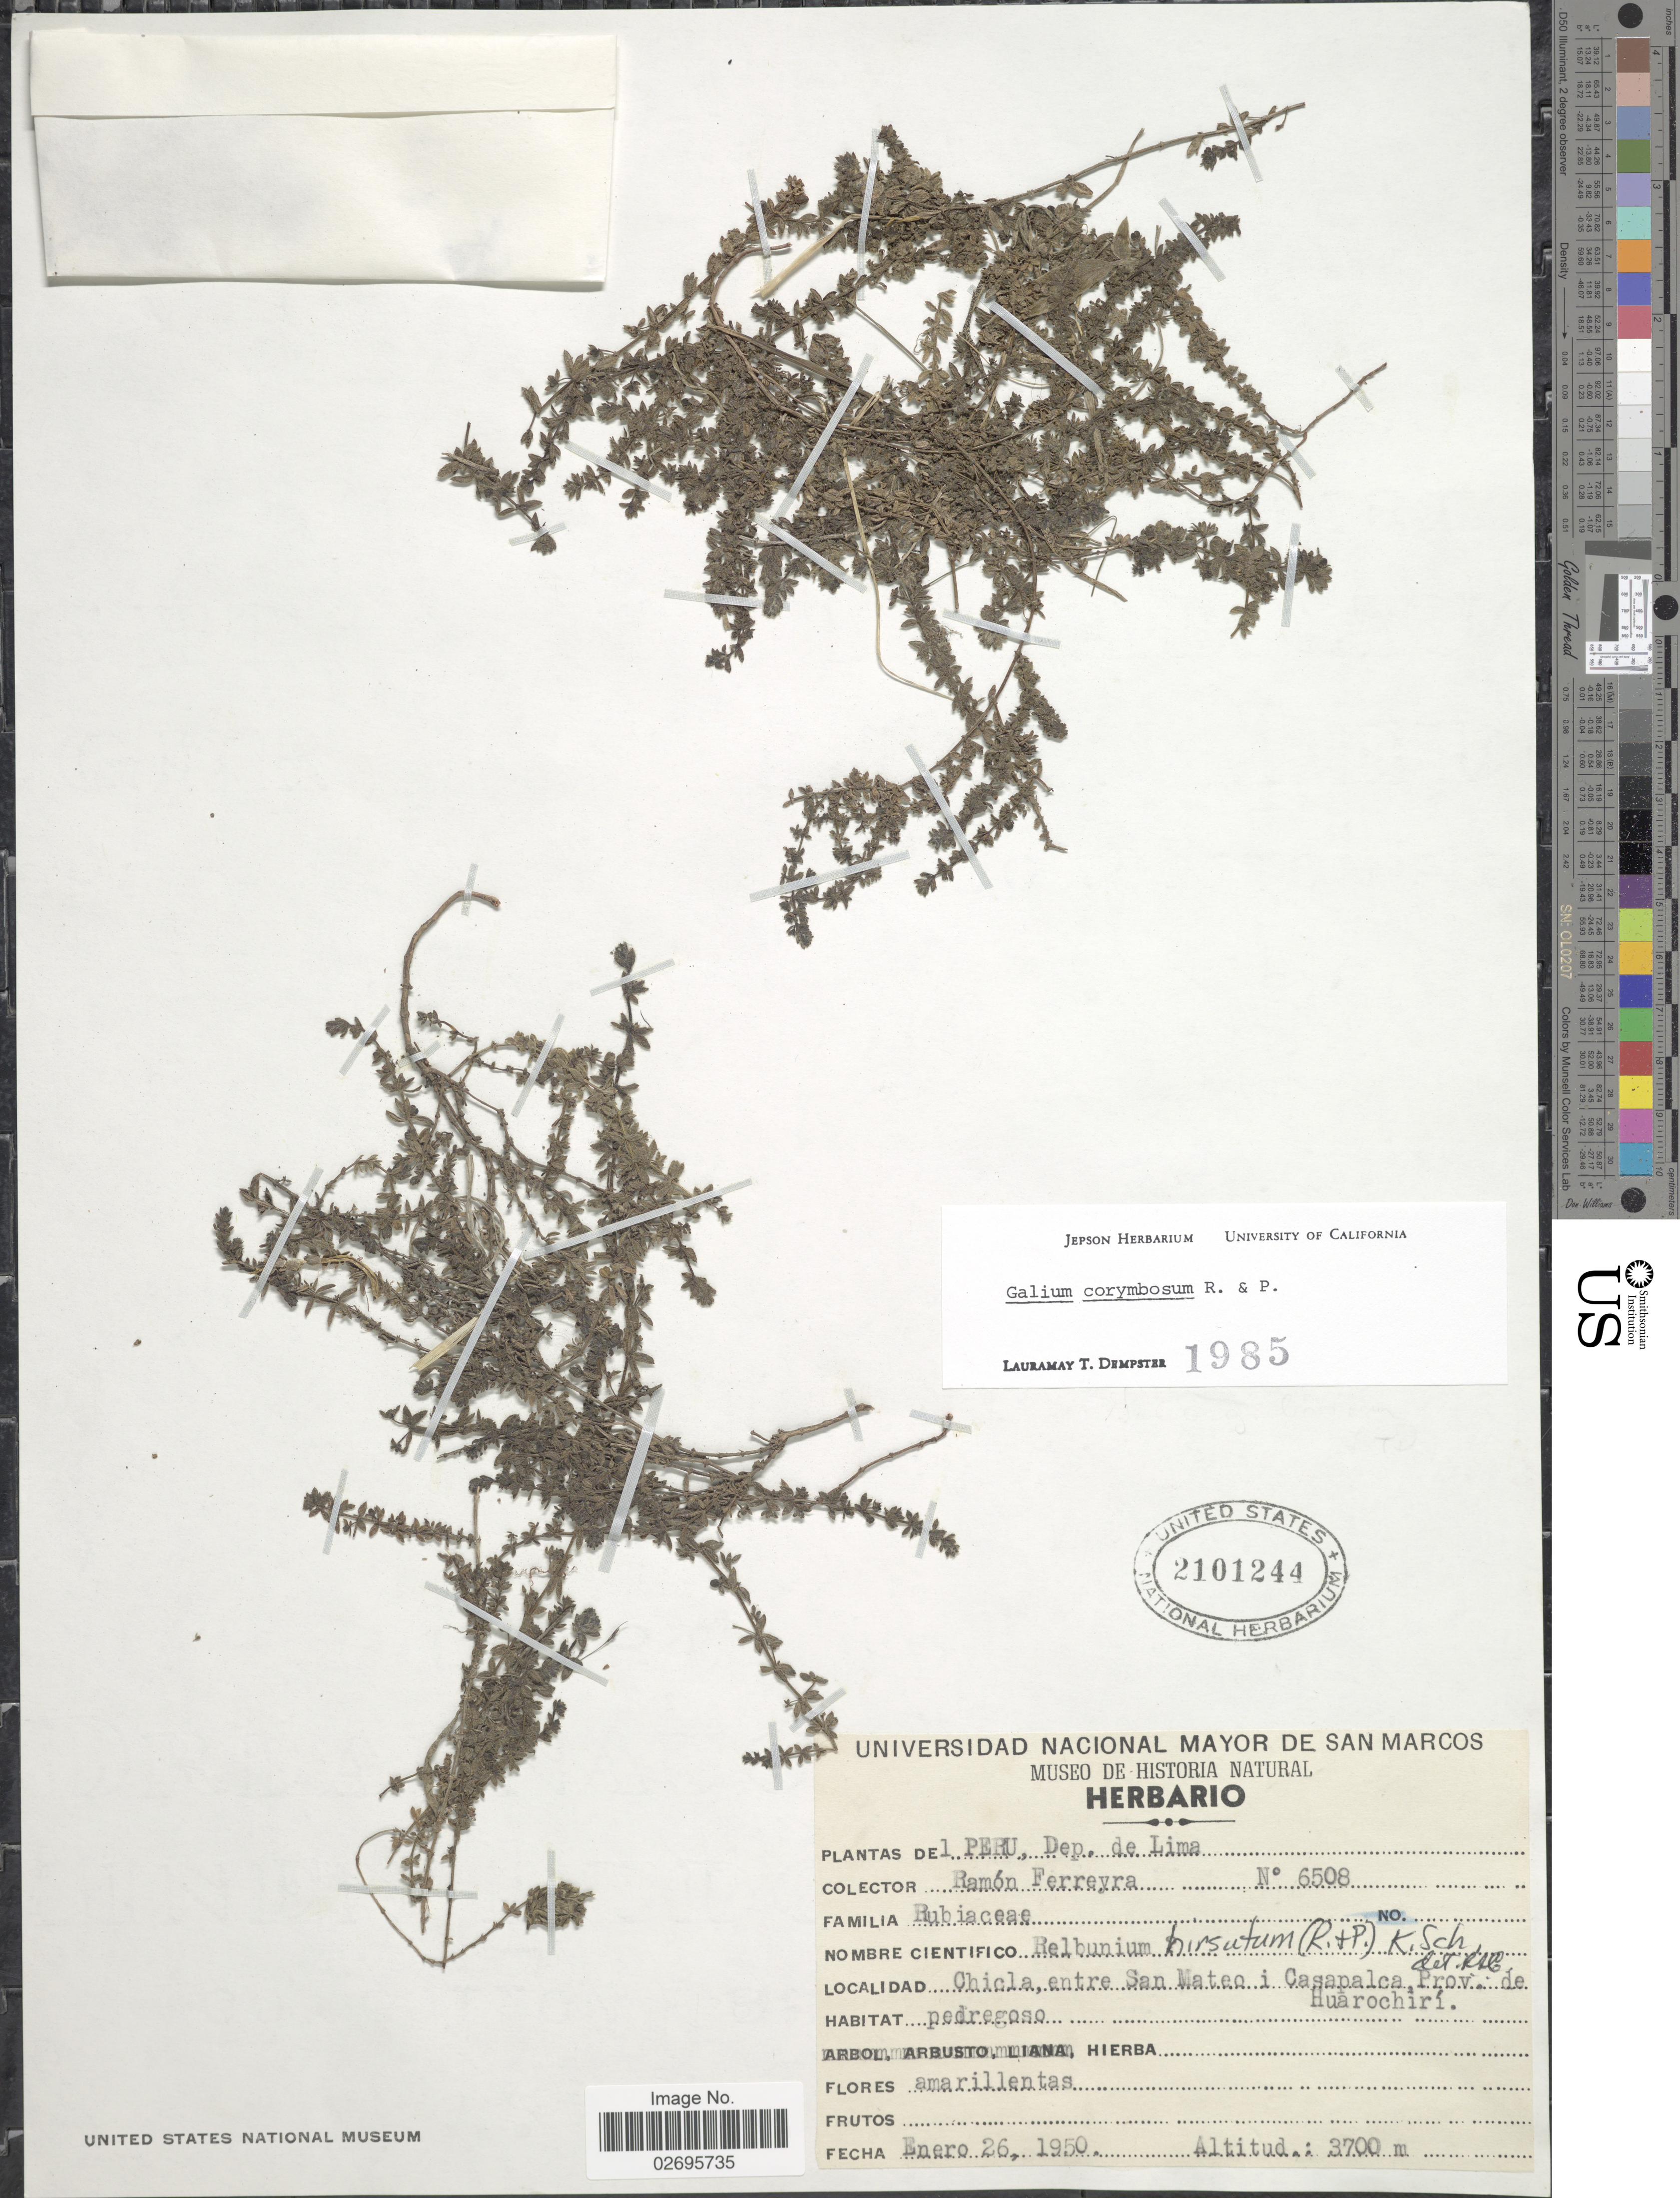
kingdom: Plantae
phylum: Tracheophyta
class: Magnoliopsida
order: Gentianales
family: Rubiaceae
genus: Galium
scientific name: Galium corymbosum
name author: Ruiz & Pav.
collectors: R. A. Ferreyra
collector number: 6508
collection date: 1950-01-26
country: Peru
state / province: Lima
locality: Dep. de Lima, Chicla entre San Mateo i Casapalca, Prov. de Huarochiri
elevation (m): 3700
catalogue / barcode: US 2101244